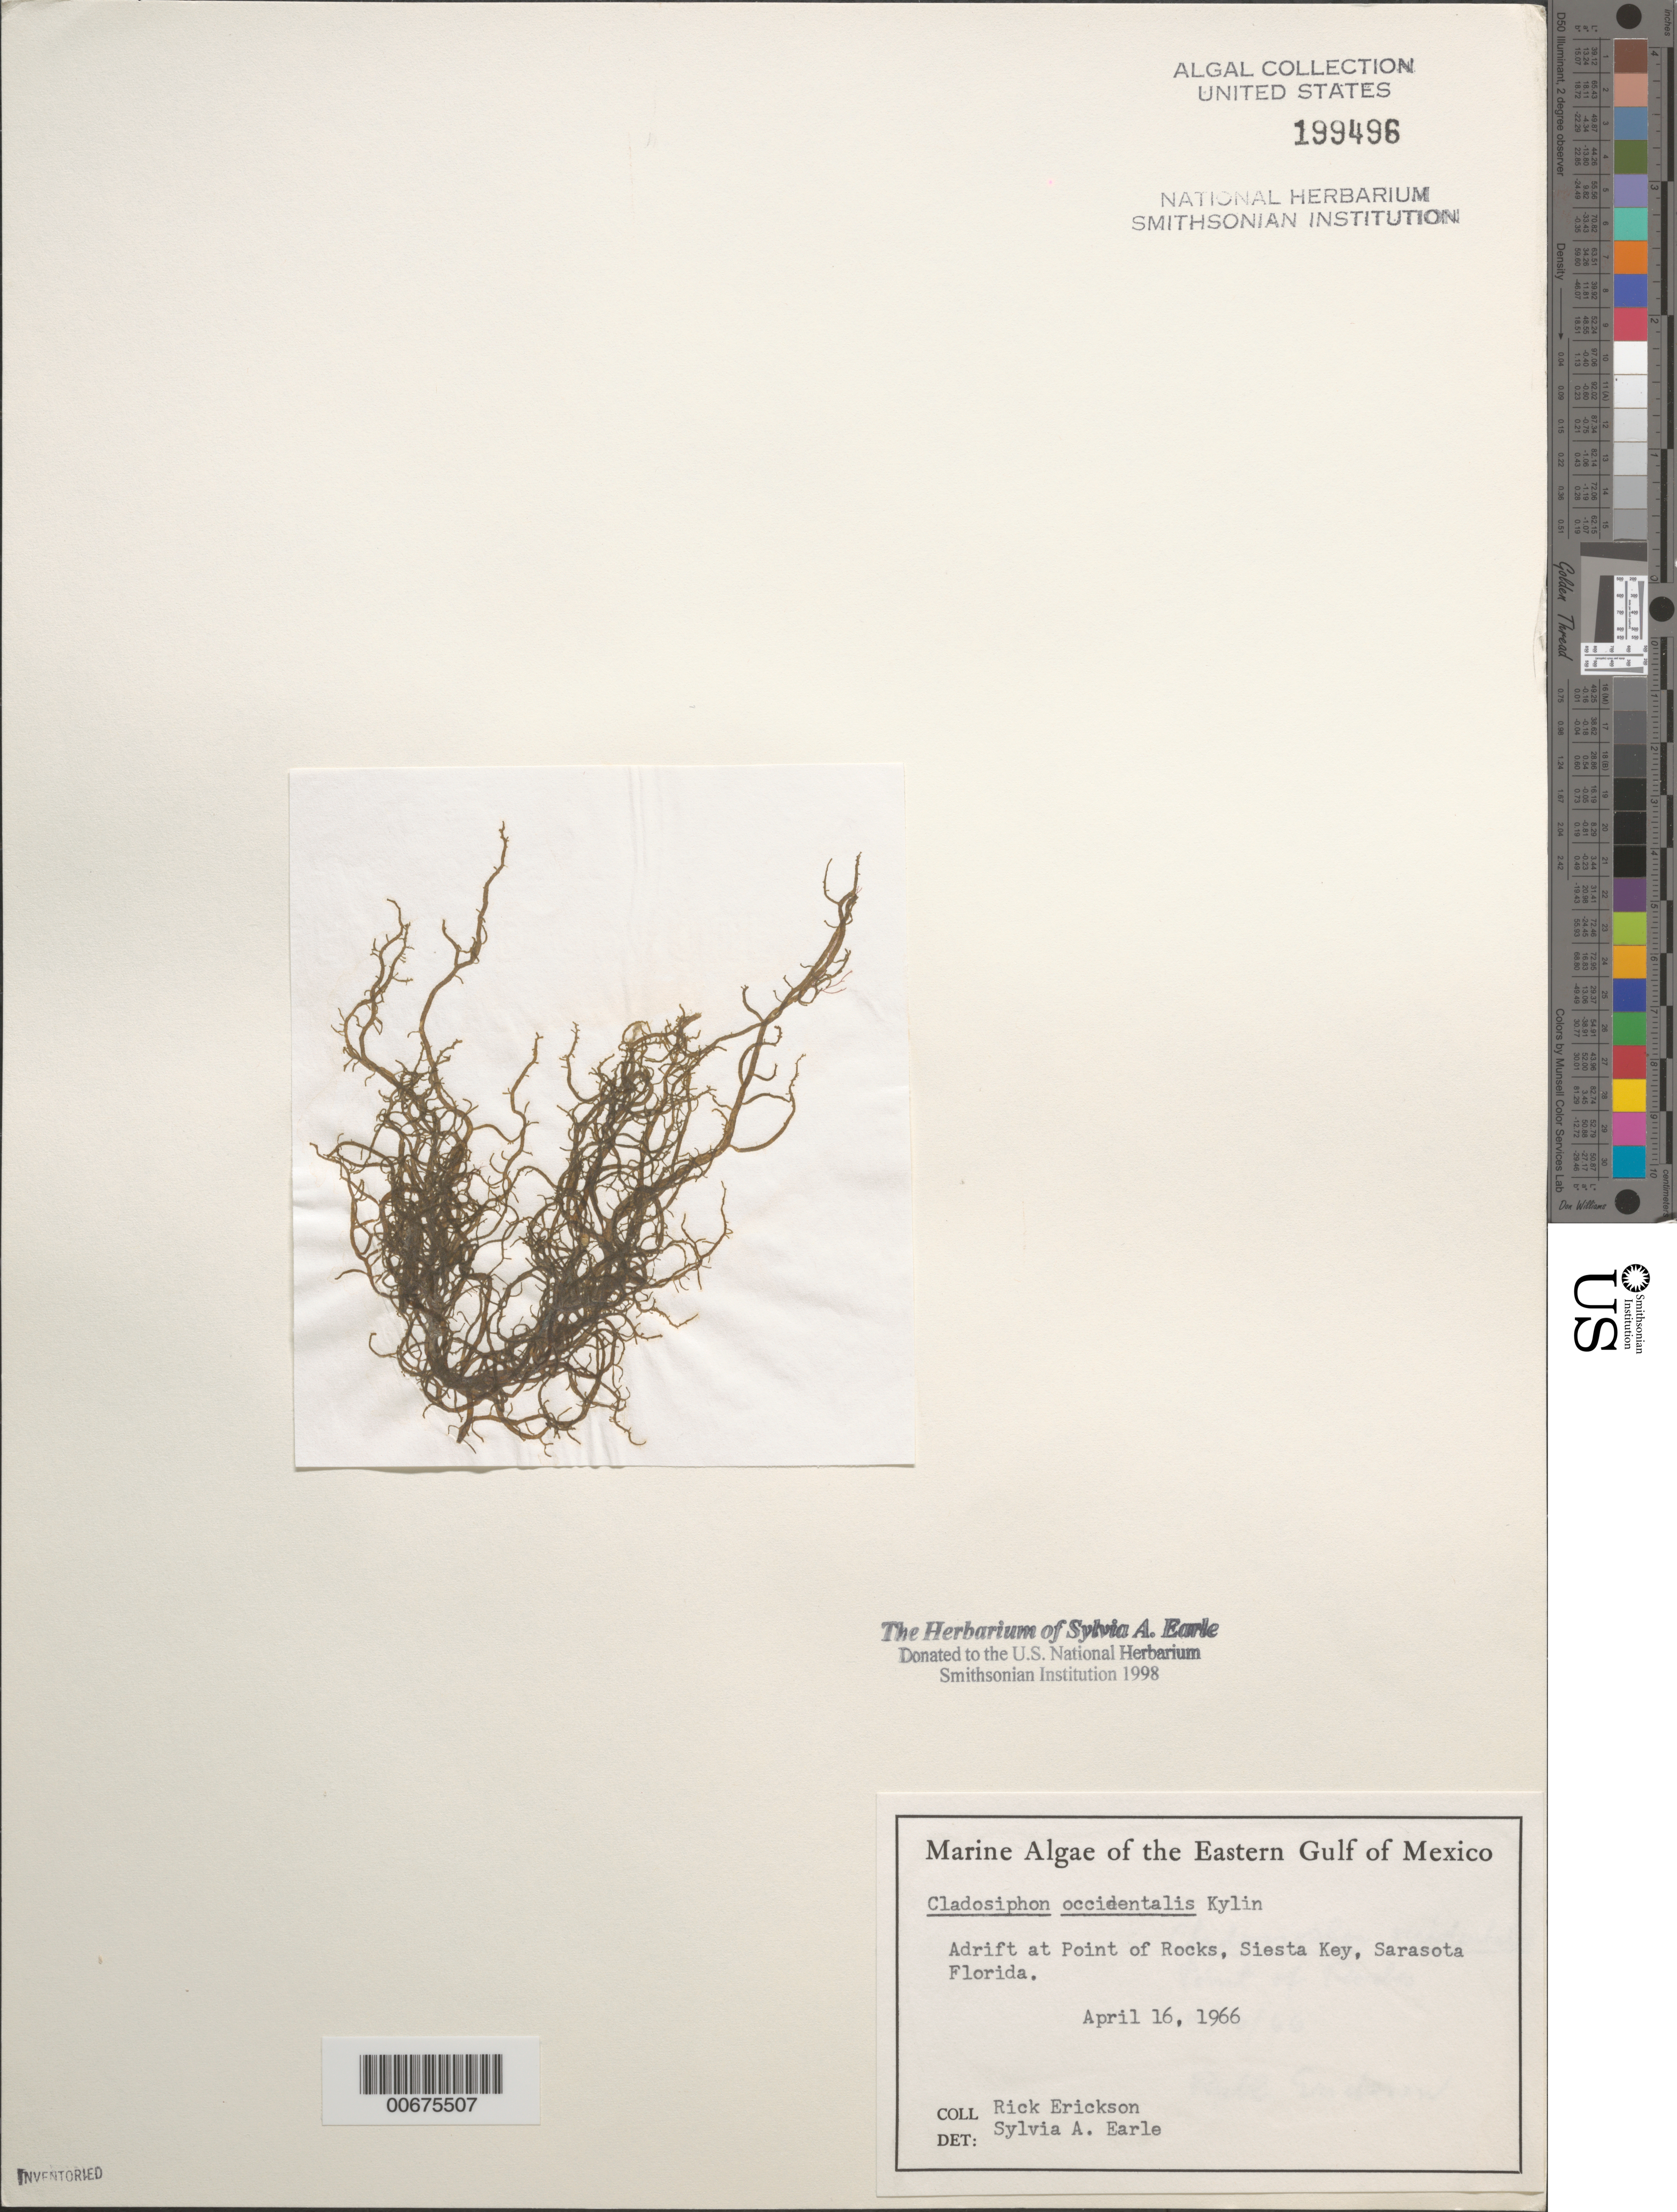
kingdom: Chromista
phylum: Ochrophyta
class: Phaeophyceae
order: Ectocarpales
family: Chordariaceae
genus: Cladosiphon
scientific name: Cladosiphon occidentalis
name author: Kylin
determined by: Earle, S. A.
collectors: R. Erickson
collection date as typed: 16 Apr 1966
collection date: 1966-04-16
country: United States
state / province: Florida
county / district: Sarasota County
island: Siesta Key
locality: Point of Rocks, Sarasota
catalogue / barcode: US 199496